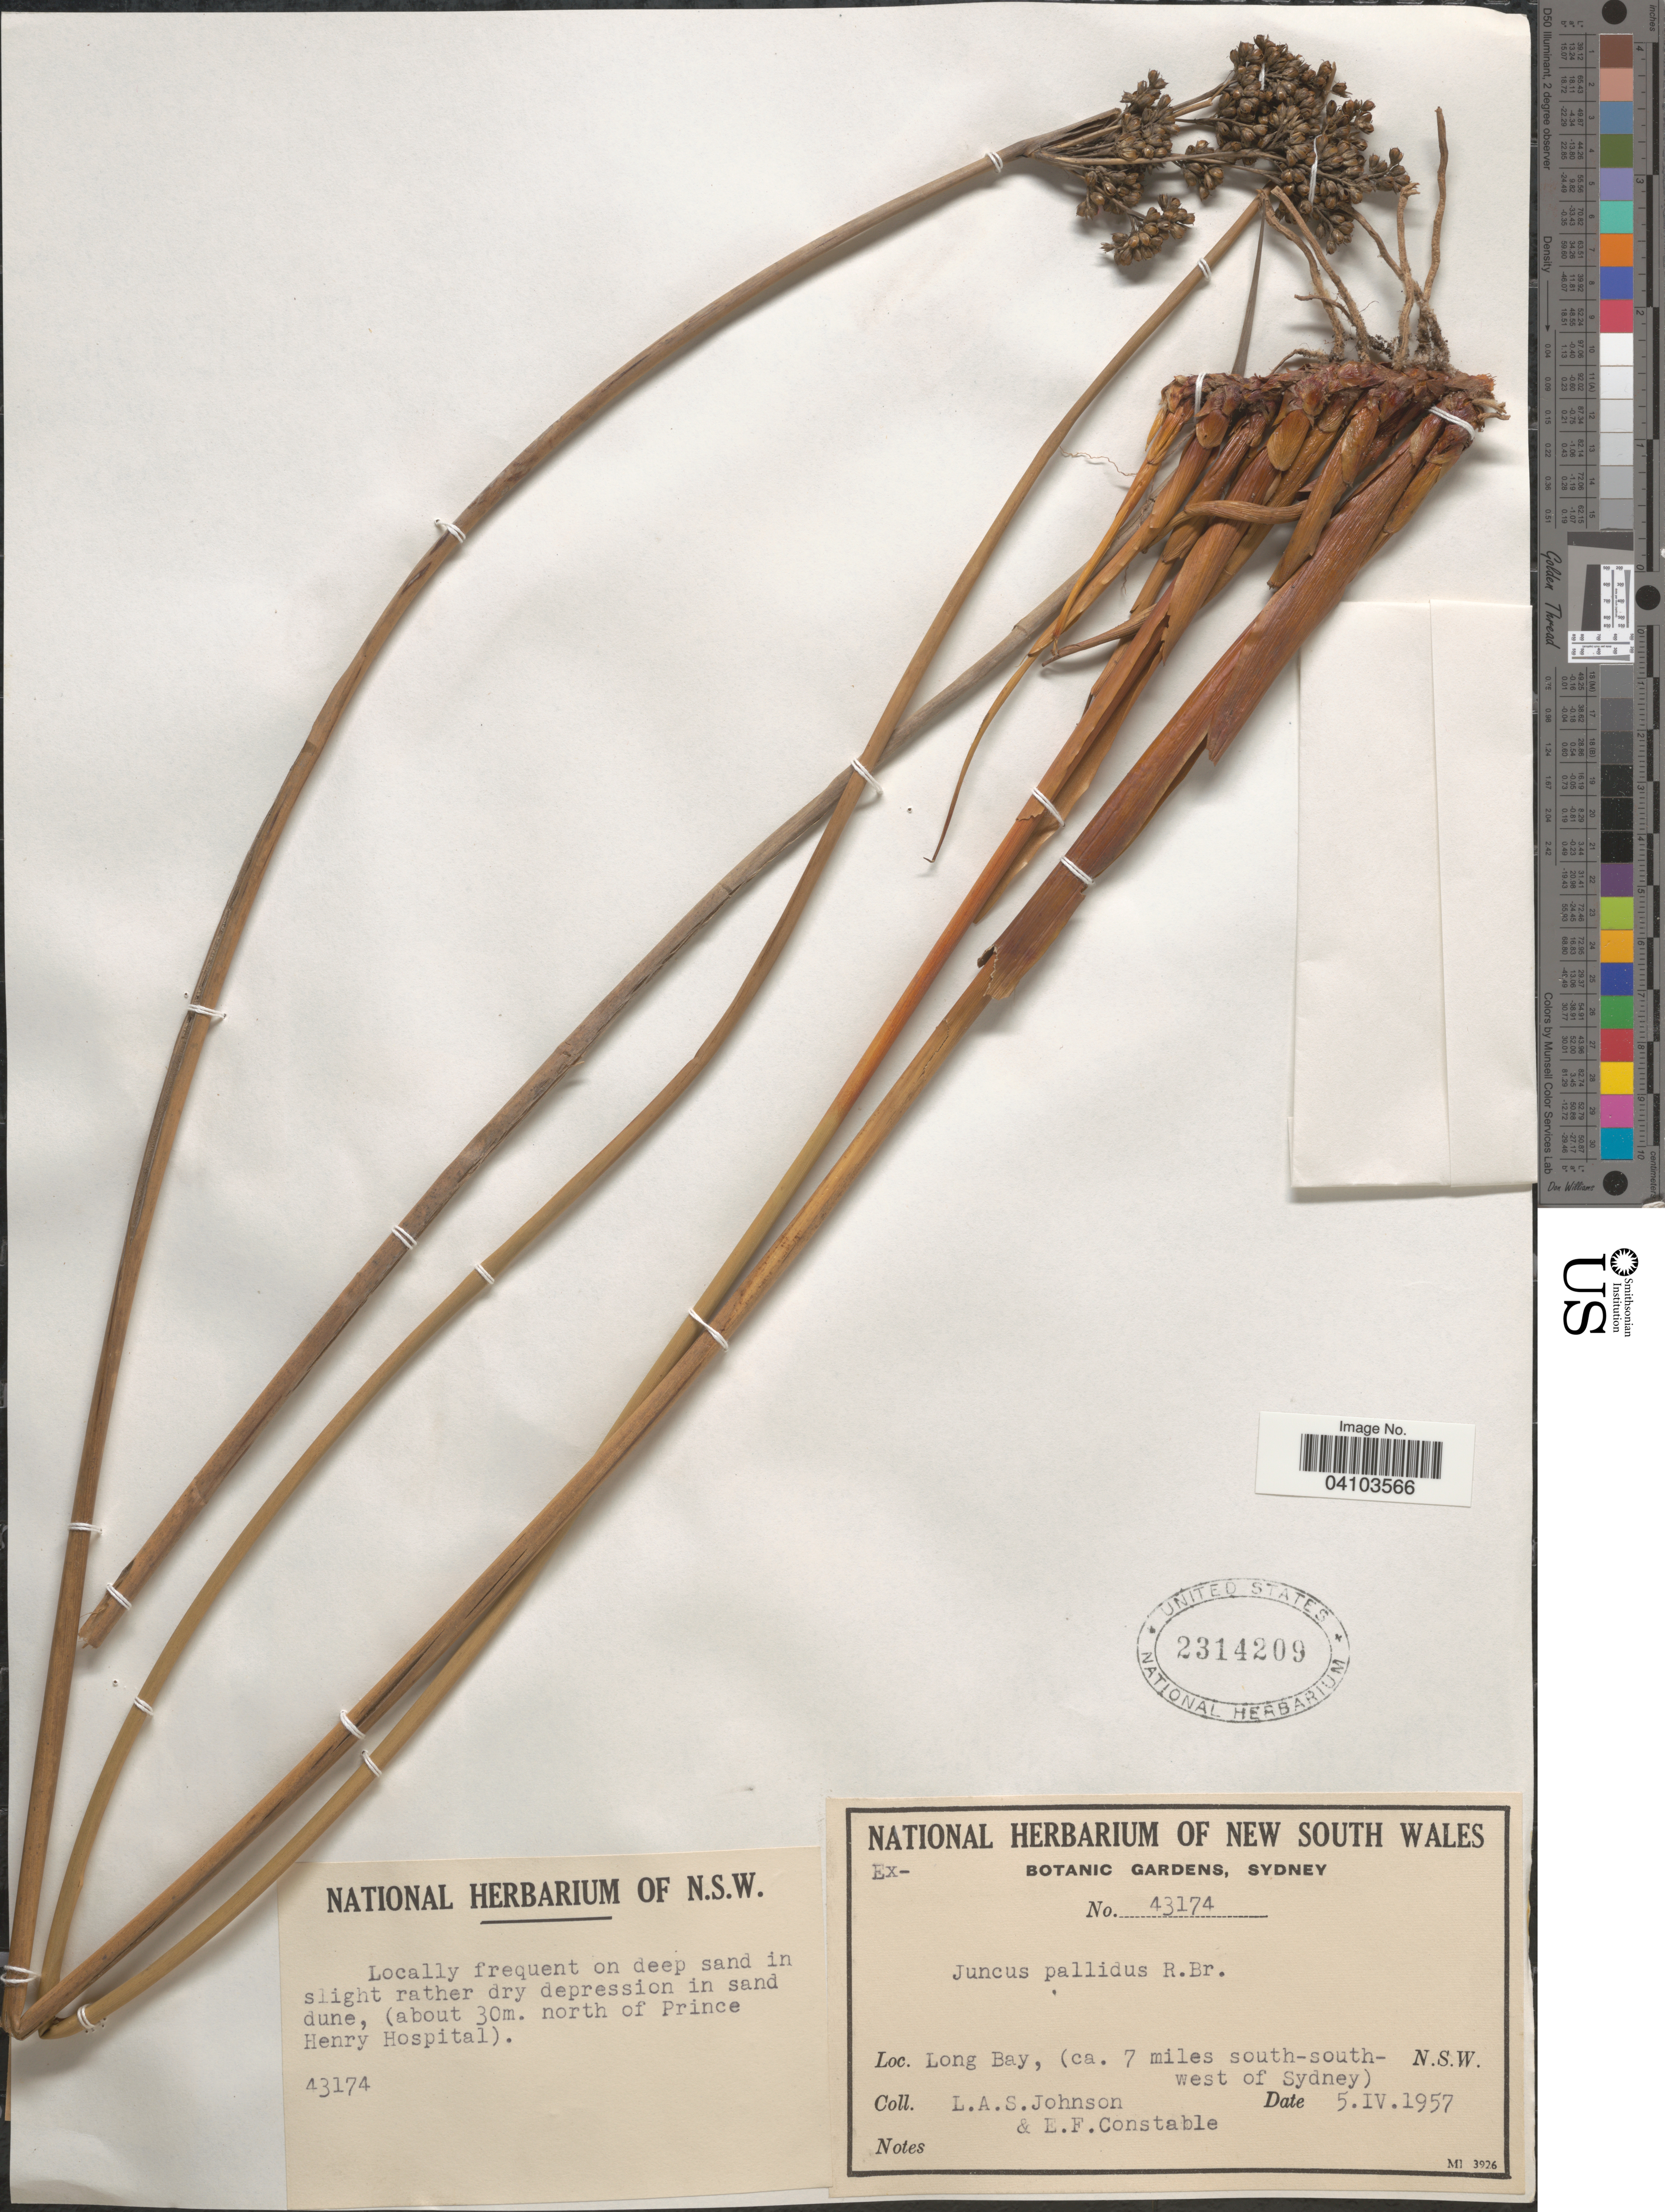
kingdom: Plantae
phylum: Tracheophyta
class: Liliopsida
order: Poales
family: Juncaceae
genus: Juncus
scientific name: Juncus pallidus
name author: R. Br.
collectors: L. A. S. Johnson & E. F. Constable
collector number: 43174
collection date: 1957-04-05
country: Australia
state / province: New South Wales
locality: Long Bay, (ca. 7 miles south-south-west of Sydney).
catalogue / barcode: US 2314209